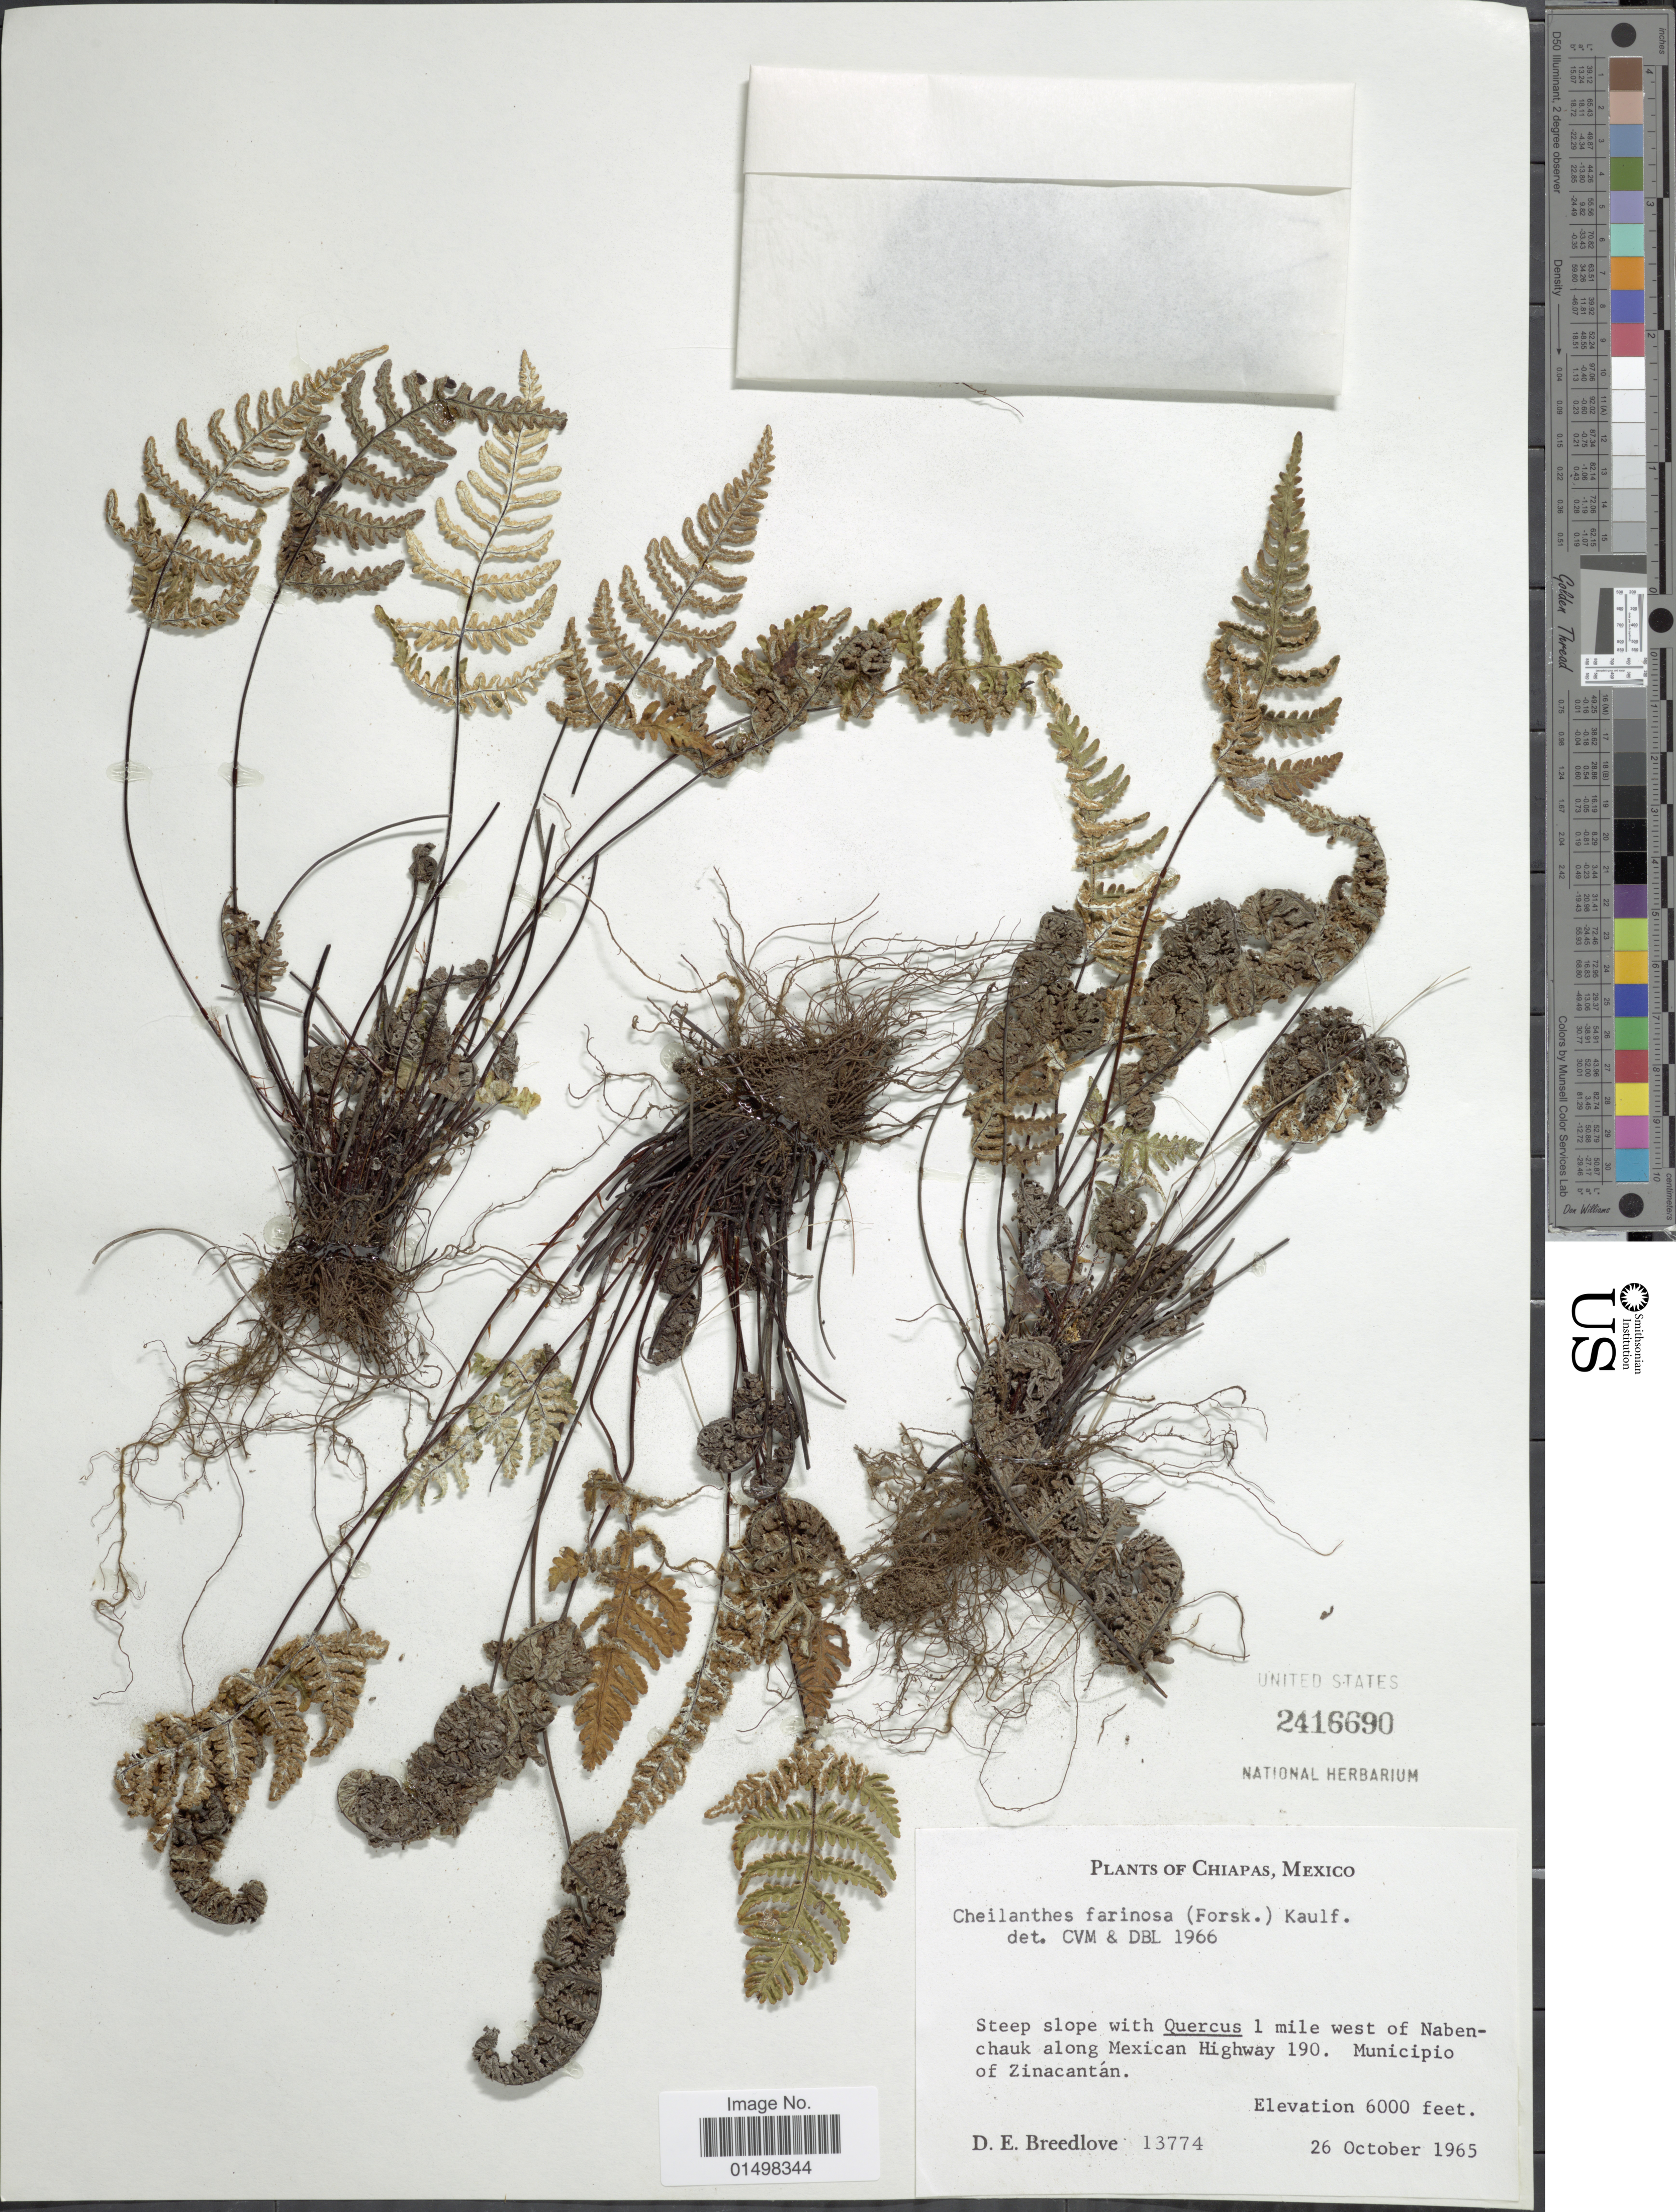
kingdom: Plantae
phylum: Tracheophyta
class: Polypodiopsida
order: Polypodiales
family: Pteridaceae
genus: Aleuritopteris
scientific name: Aleuritopteris farinosa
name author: (Forssk.) Fée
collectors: D. E. Breedlove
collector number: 13774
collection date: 1965-10-26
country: Mexico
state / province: Chiapas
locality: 1 mile west of Nabenchauk along Mexican Highway 190. Municipio of Zinacantan.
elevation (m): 1829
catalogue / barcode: US 2416690